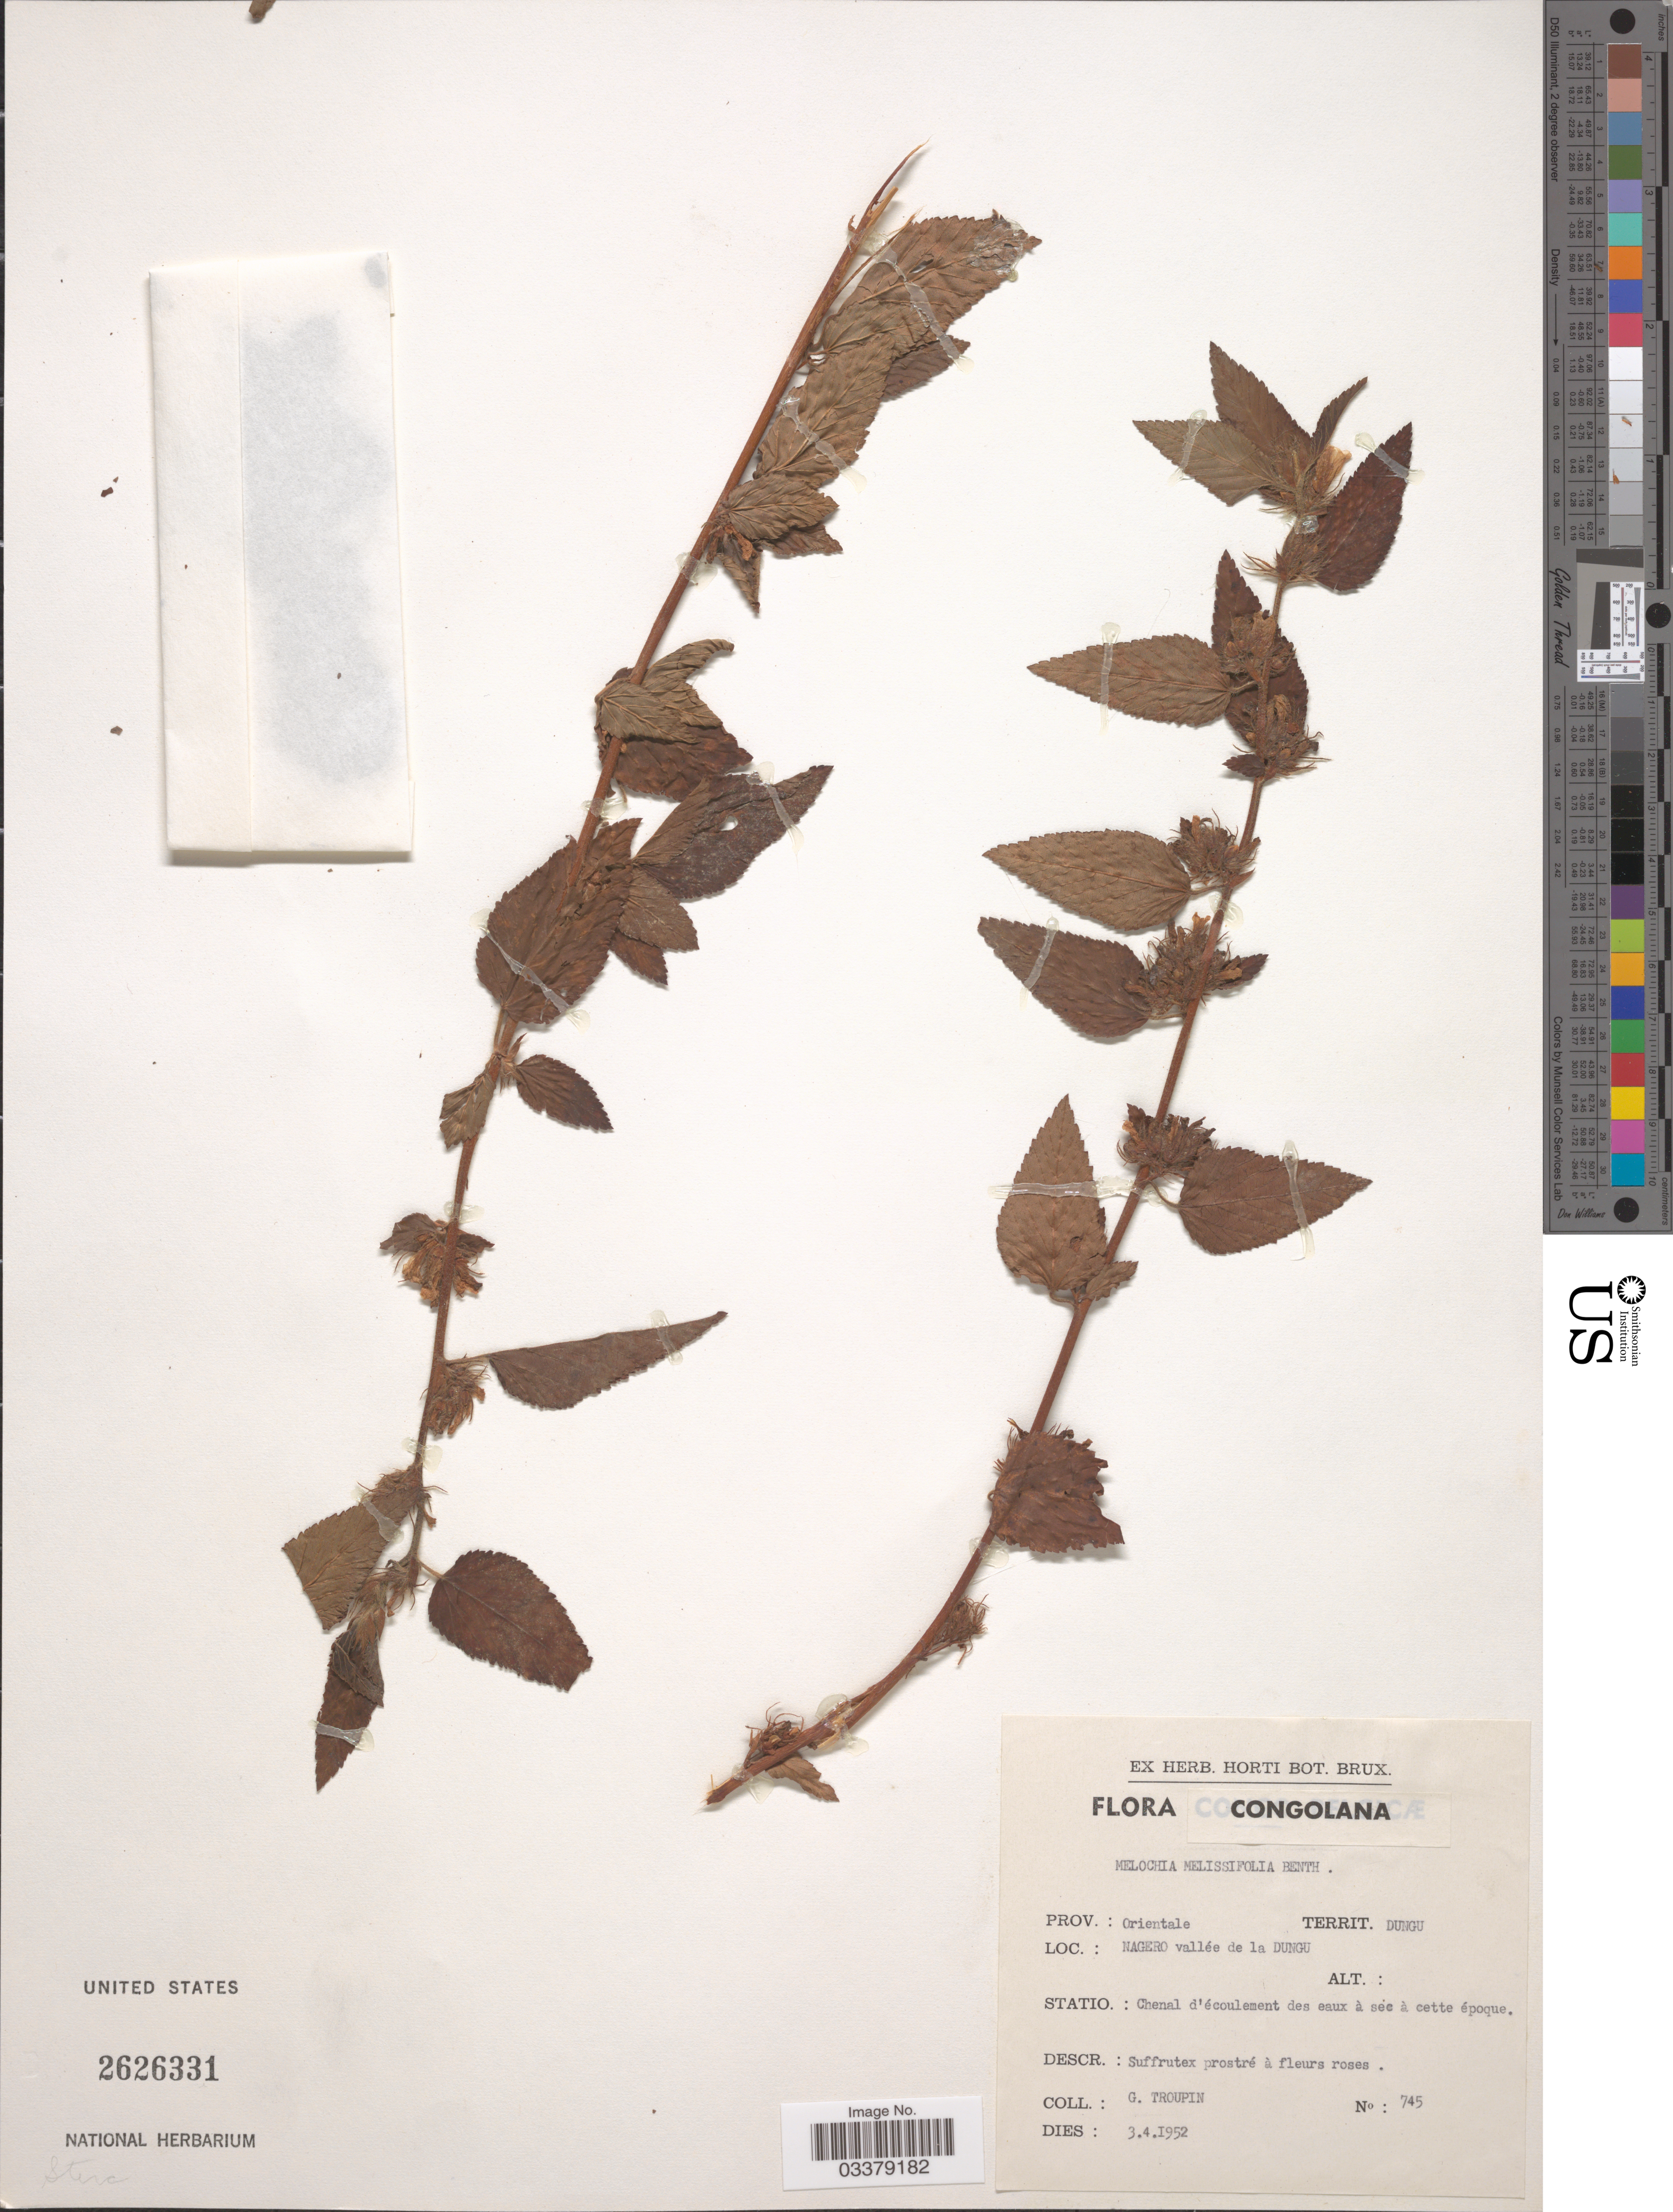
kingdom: Plantae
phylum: Tracheophyta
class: Magnoliopsida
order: Malvales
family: Malvaceae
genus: Melochia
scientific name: Melochia bracteosa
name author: Hoffmann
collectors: G. Troupin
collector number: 745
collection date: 1952-04-03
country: Congo, Democratic Republic of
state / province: Haut-Uele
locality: Congolana. Territ. Dungu. Nagero vallée de la Dungu.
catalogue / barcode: US 2626331